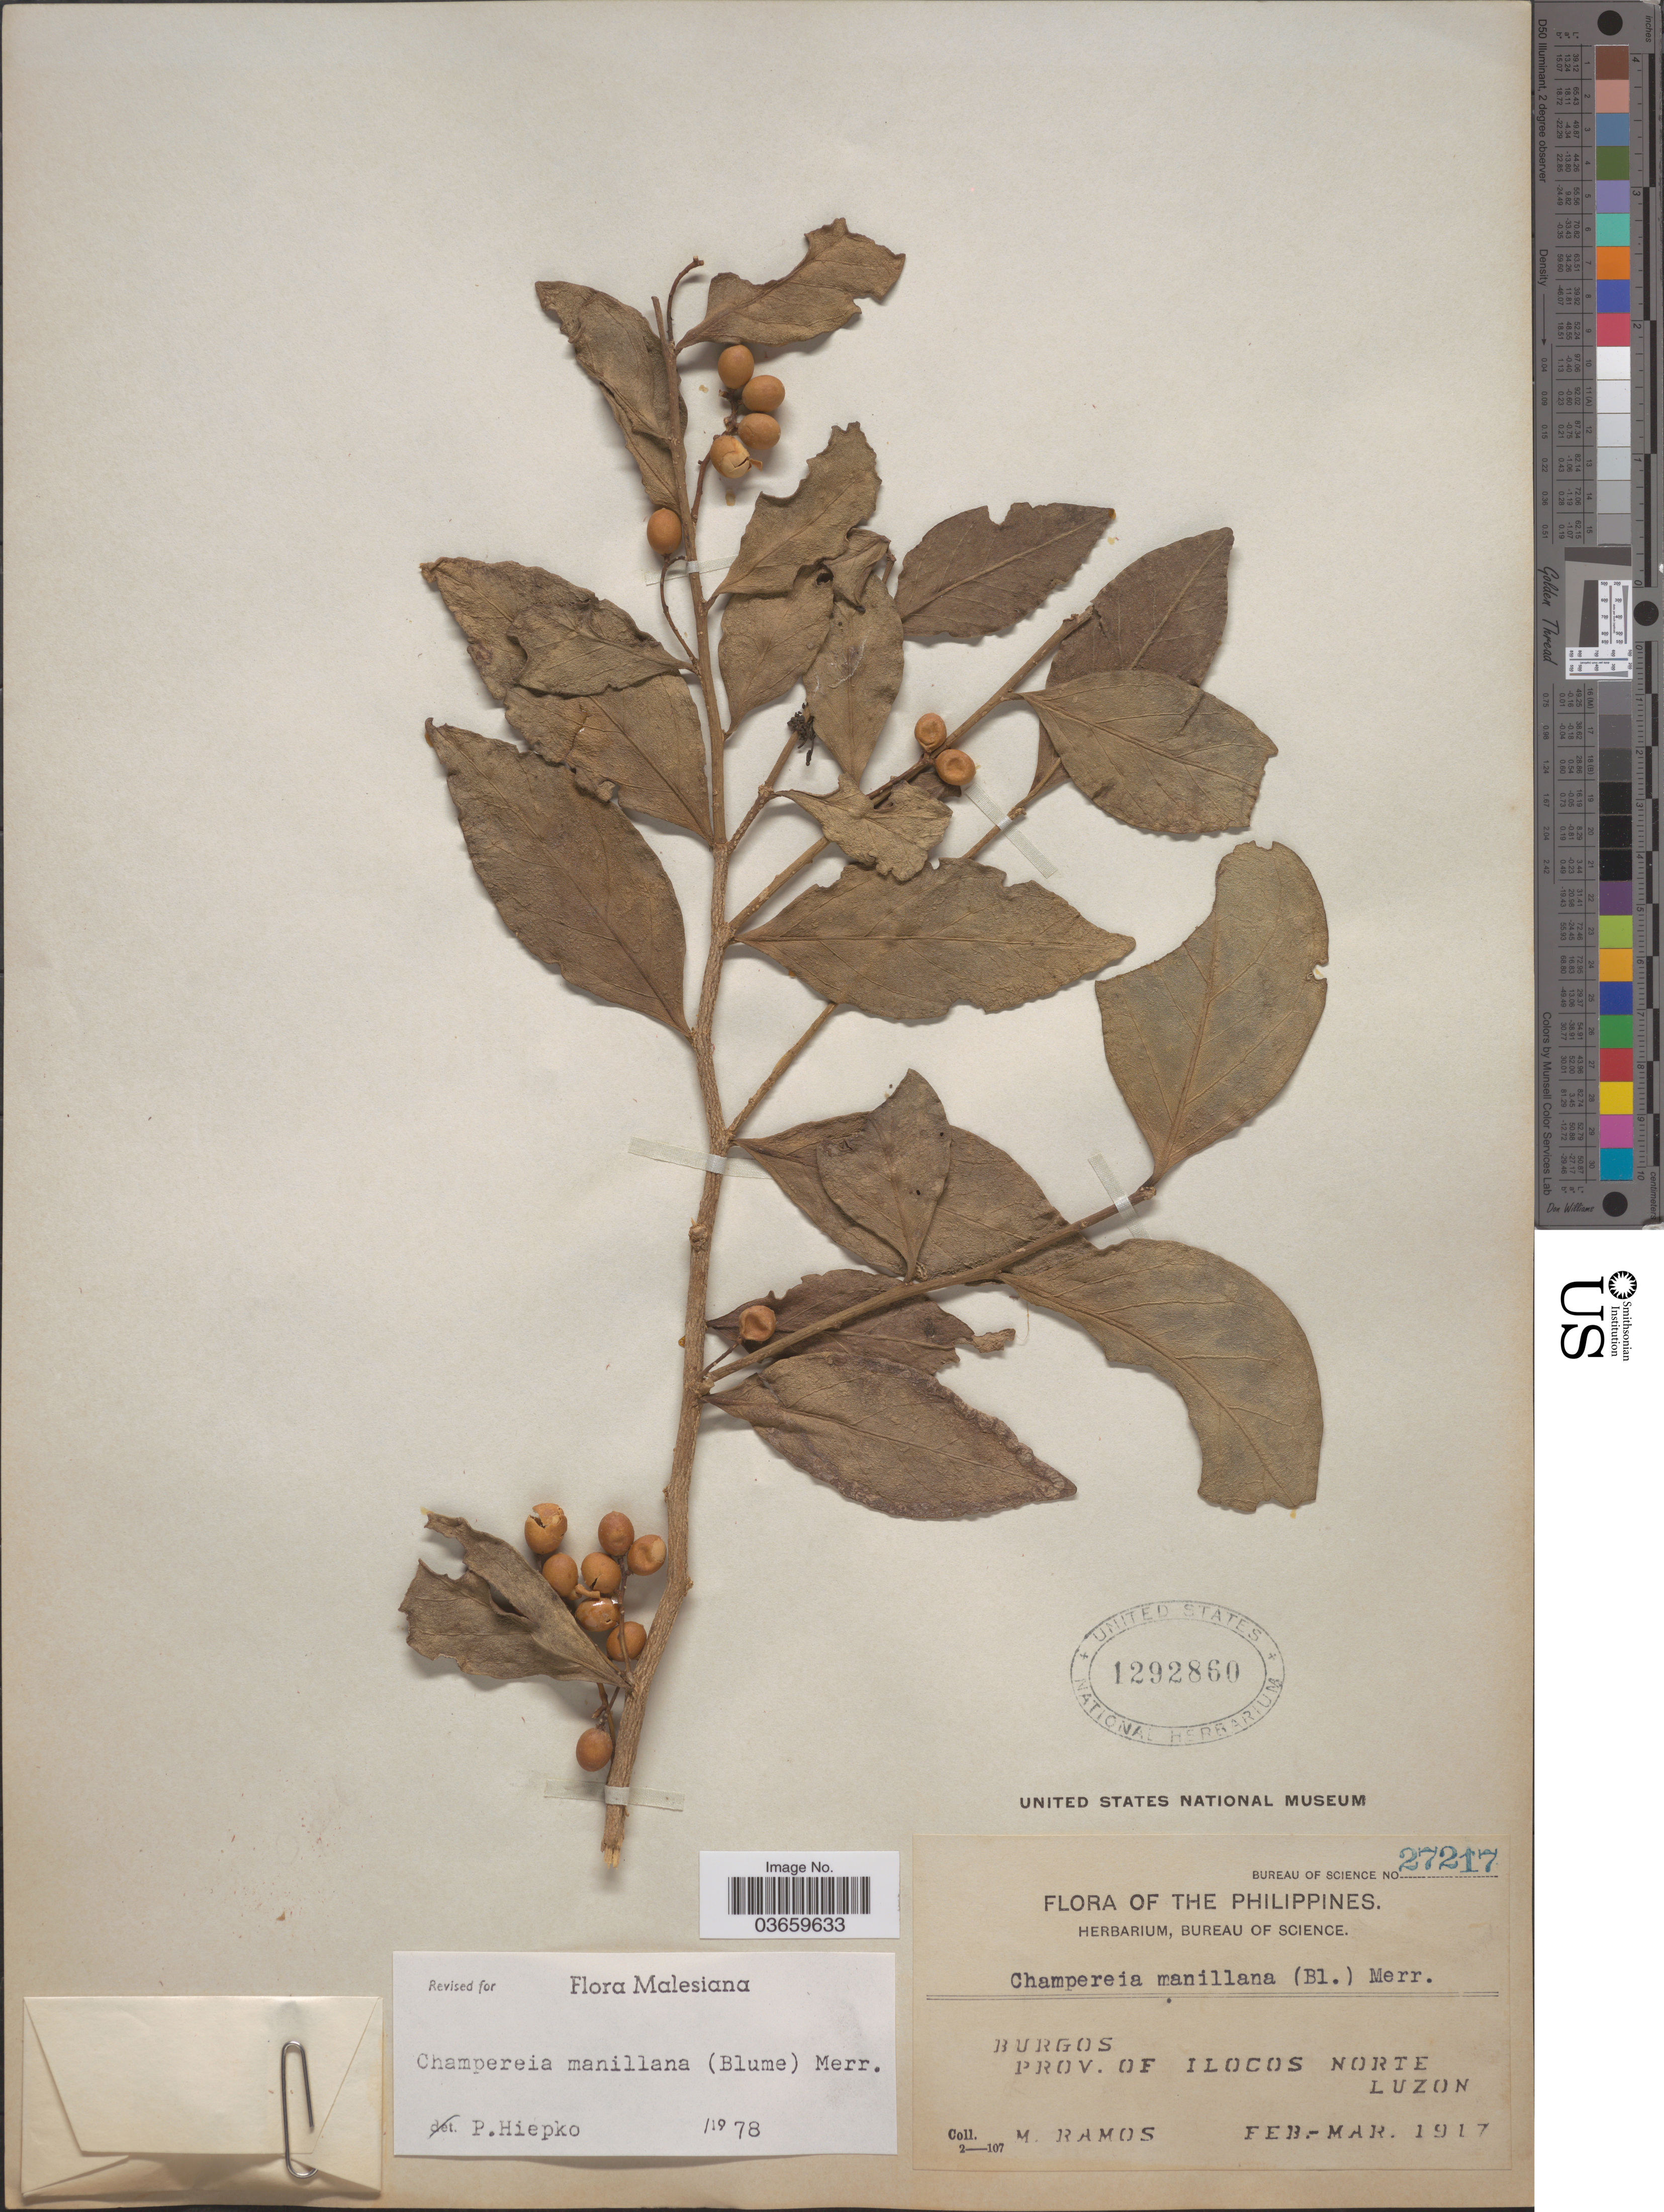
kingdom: Plantae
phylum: Tracheophyta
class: Magnoliopsida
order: Santalales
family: Opiliaceae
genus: Champereia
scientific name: Champereia manillana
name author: (Blume) Merr.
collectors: M. Ramos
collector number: Bureau of Science 27217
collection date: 1917-02/1917-03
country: Philippines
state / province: Ilocos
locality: Burgos. Prov. of Ilocos Norte. Luzon.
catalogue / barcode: US 1292860